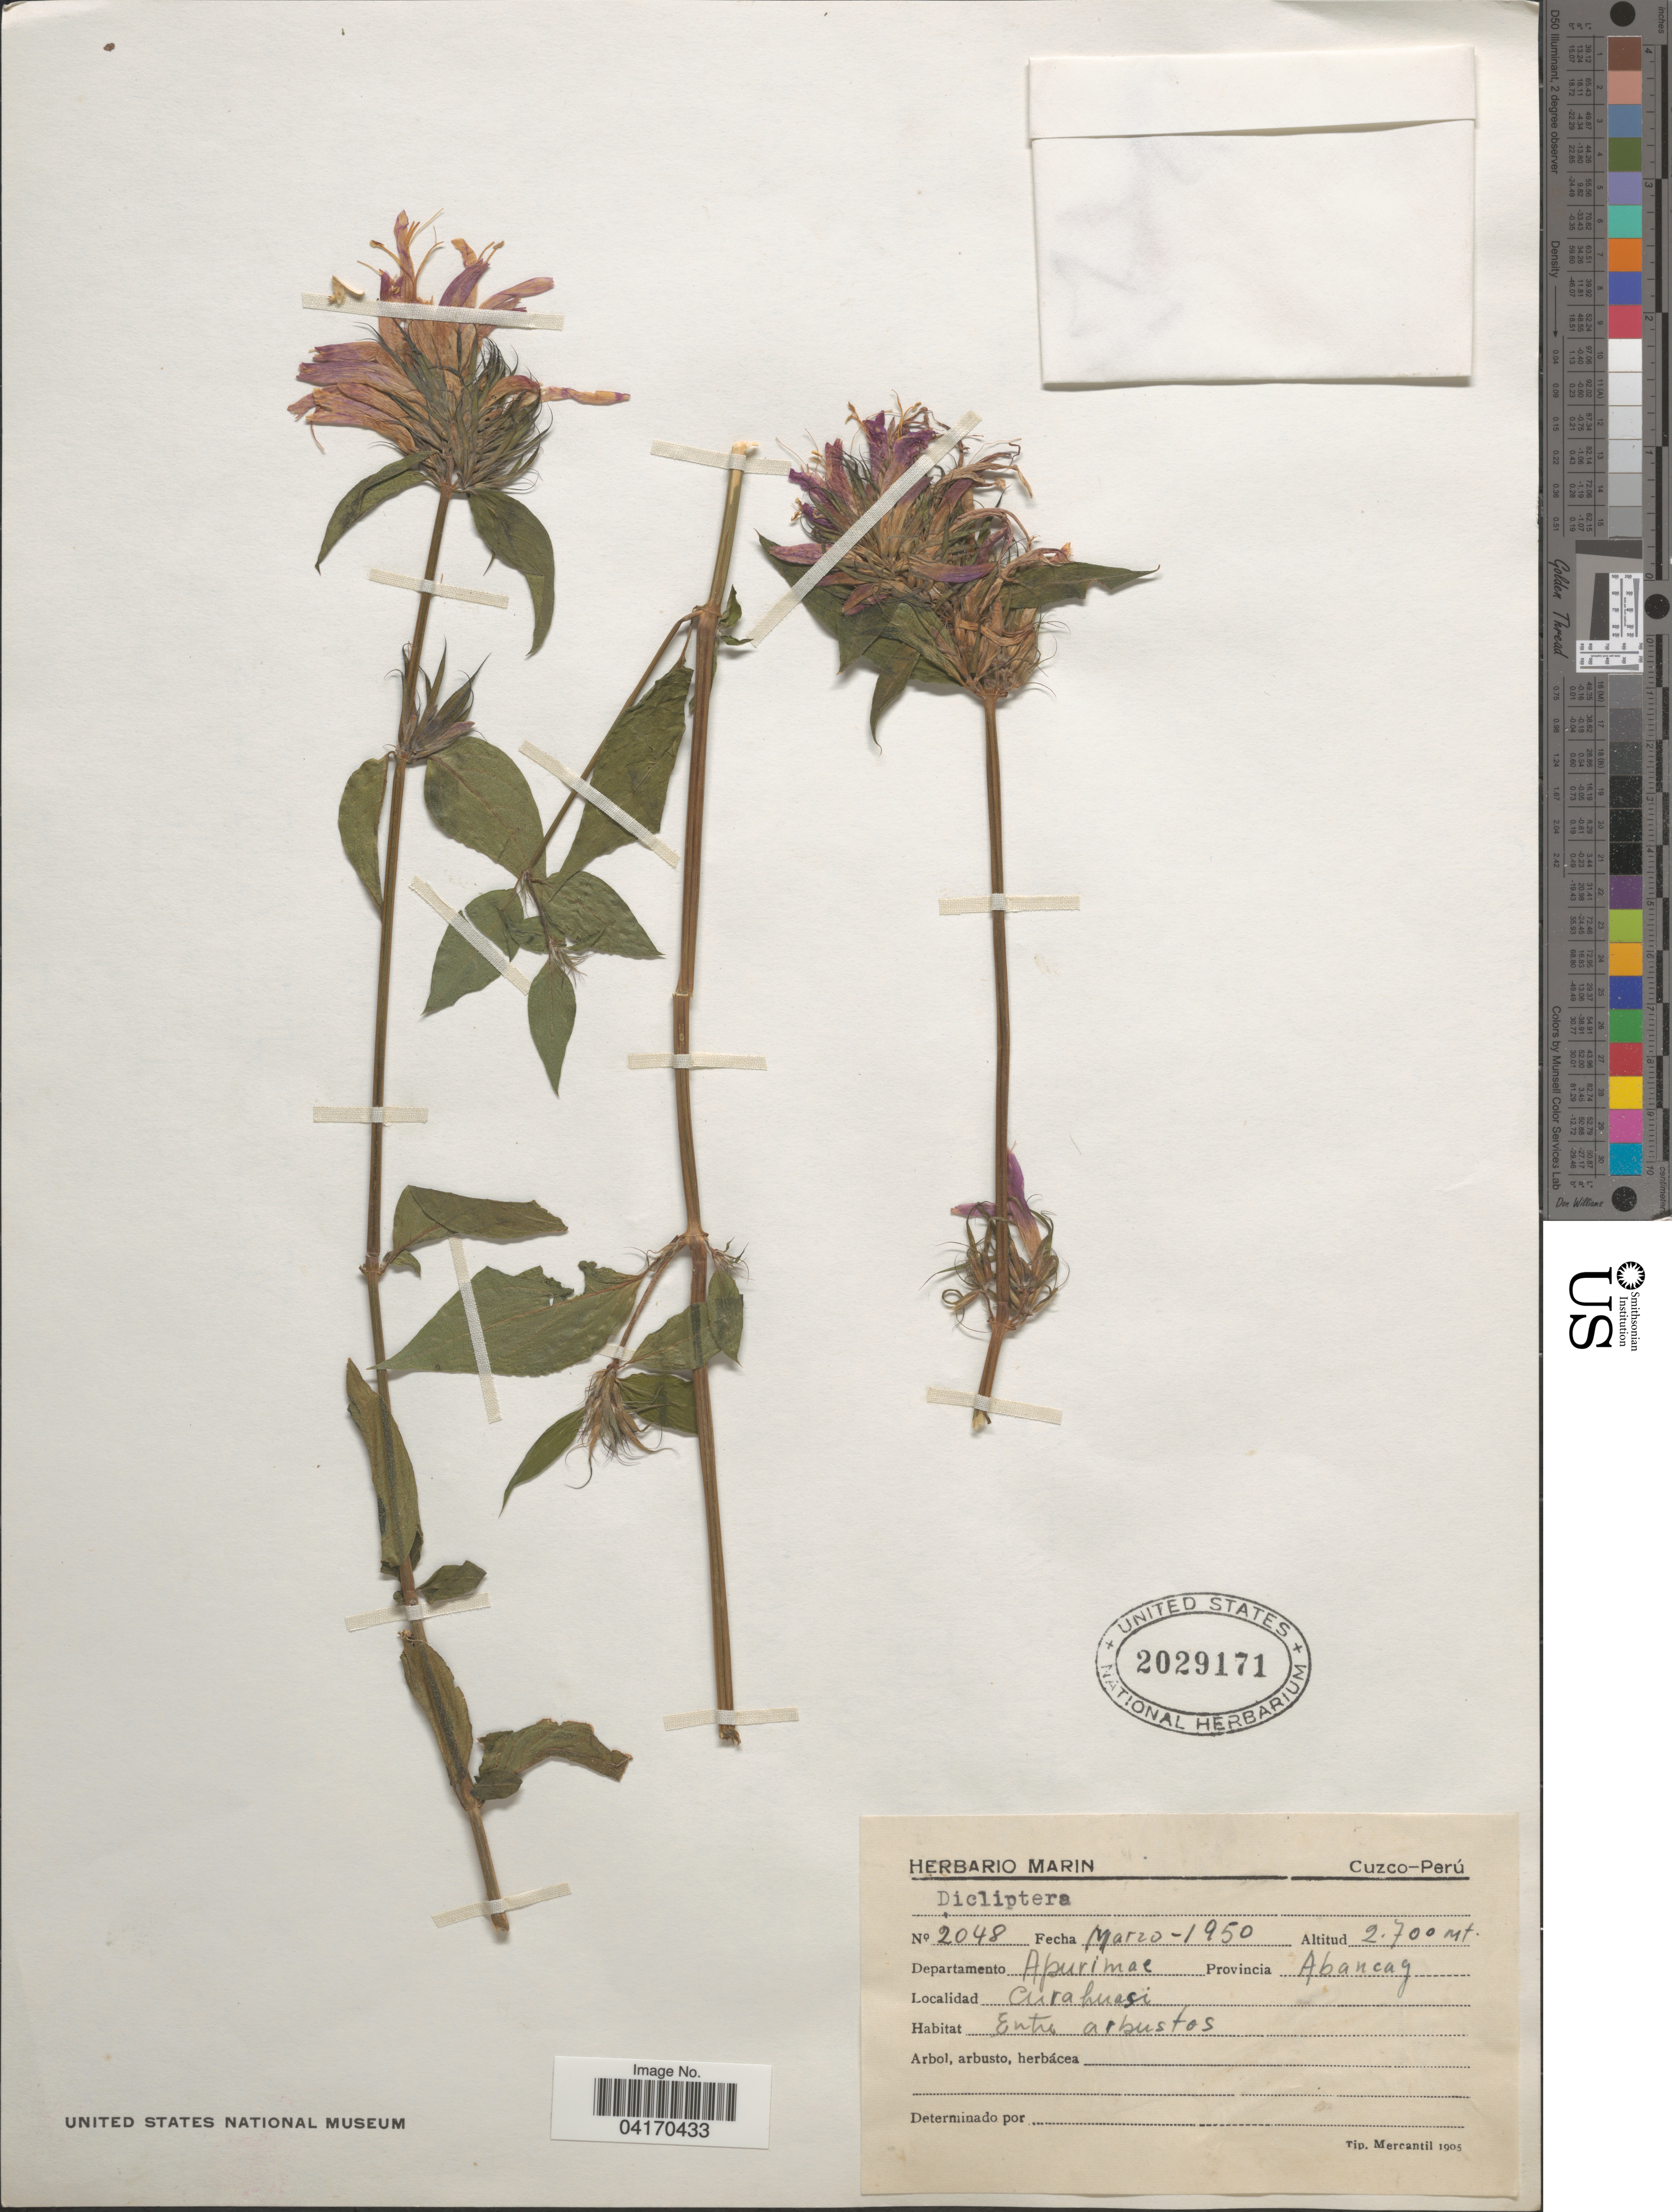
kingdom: Plantae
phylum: Tracheophyta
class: Magnoliopsida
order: Lamiales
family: Acanthaceae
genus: Dicliptera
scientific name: Dicliptera sp.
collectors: ex herb. Marin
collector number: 2048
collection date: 1950-03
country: Peru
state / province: Apurimac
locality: Cuzco. Departamento Apurimac. Provincia Abancay. Curahuasi.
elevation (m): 2700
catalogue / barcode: US 2029171